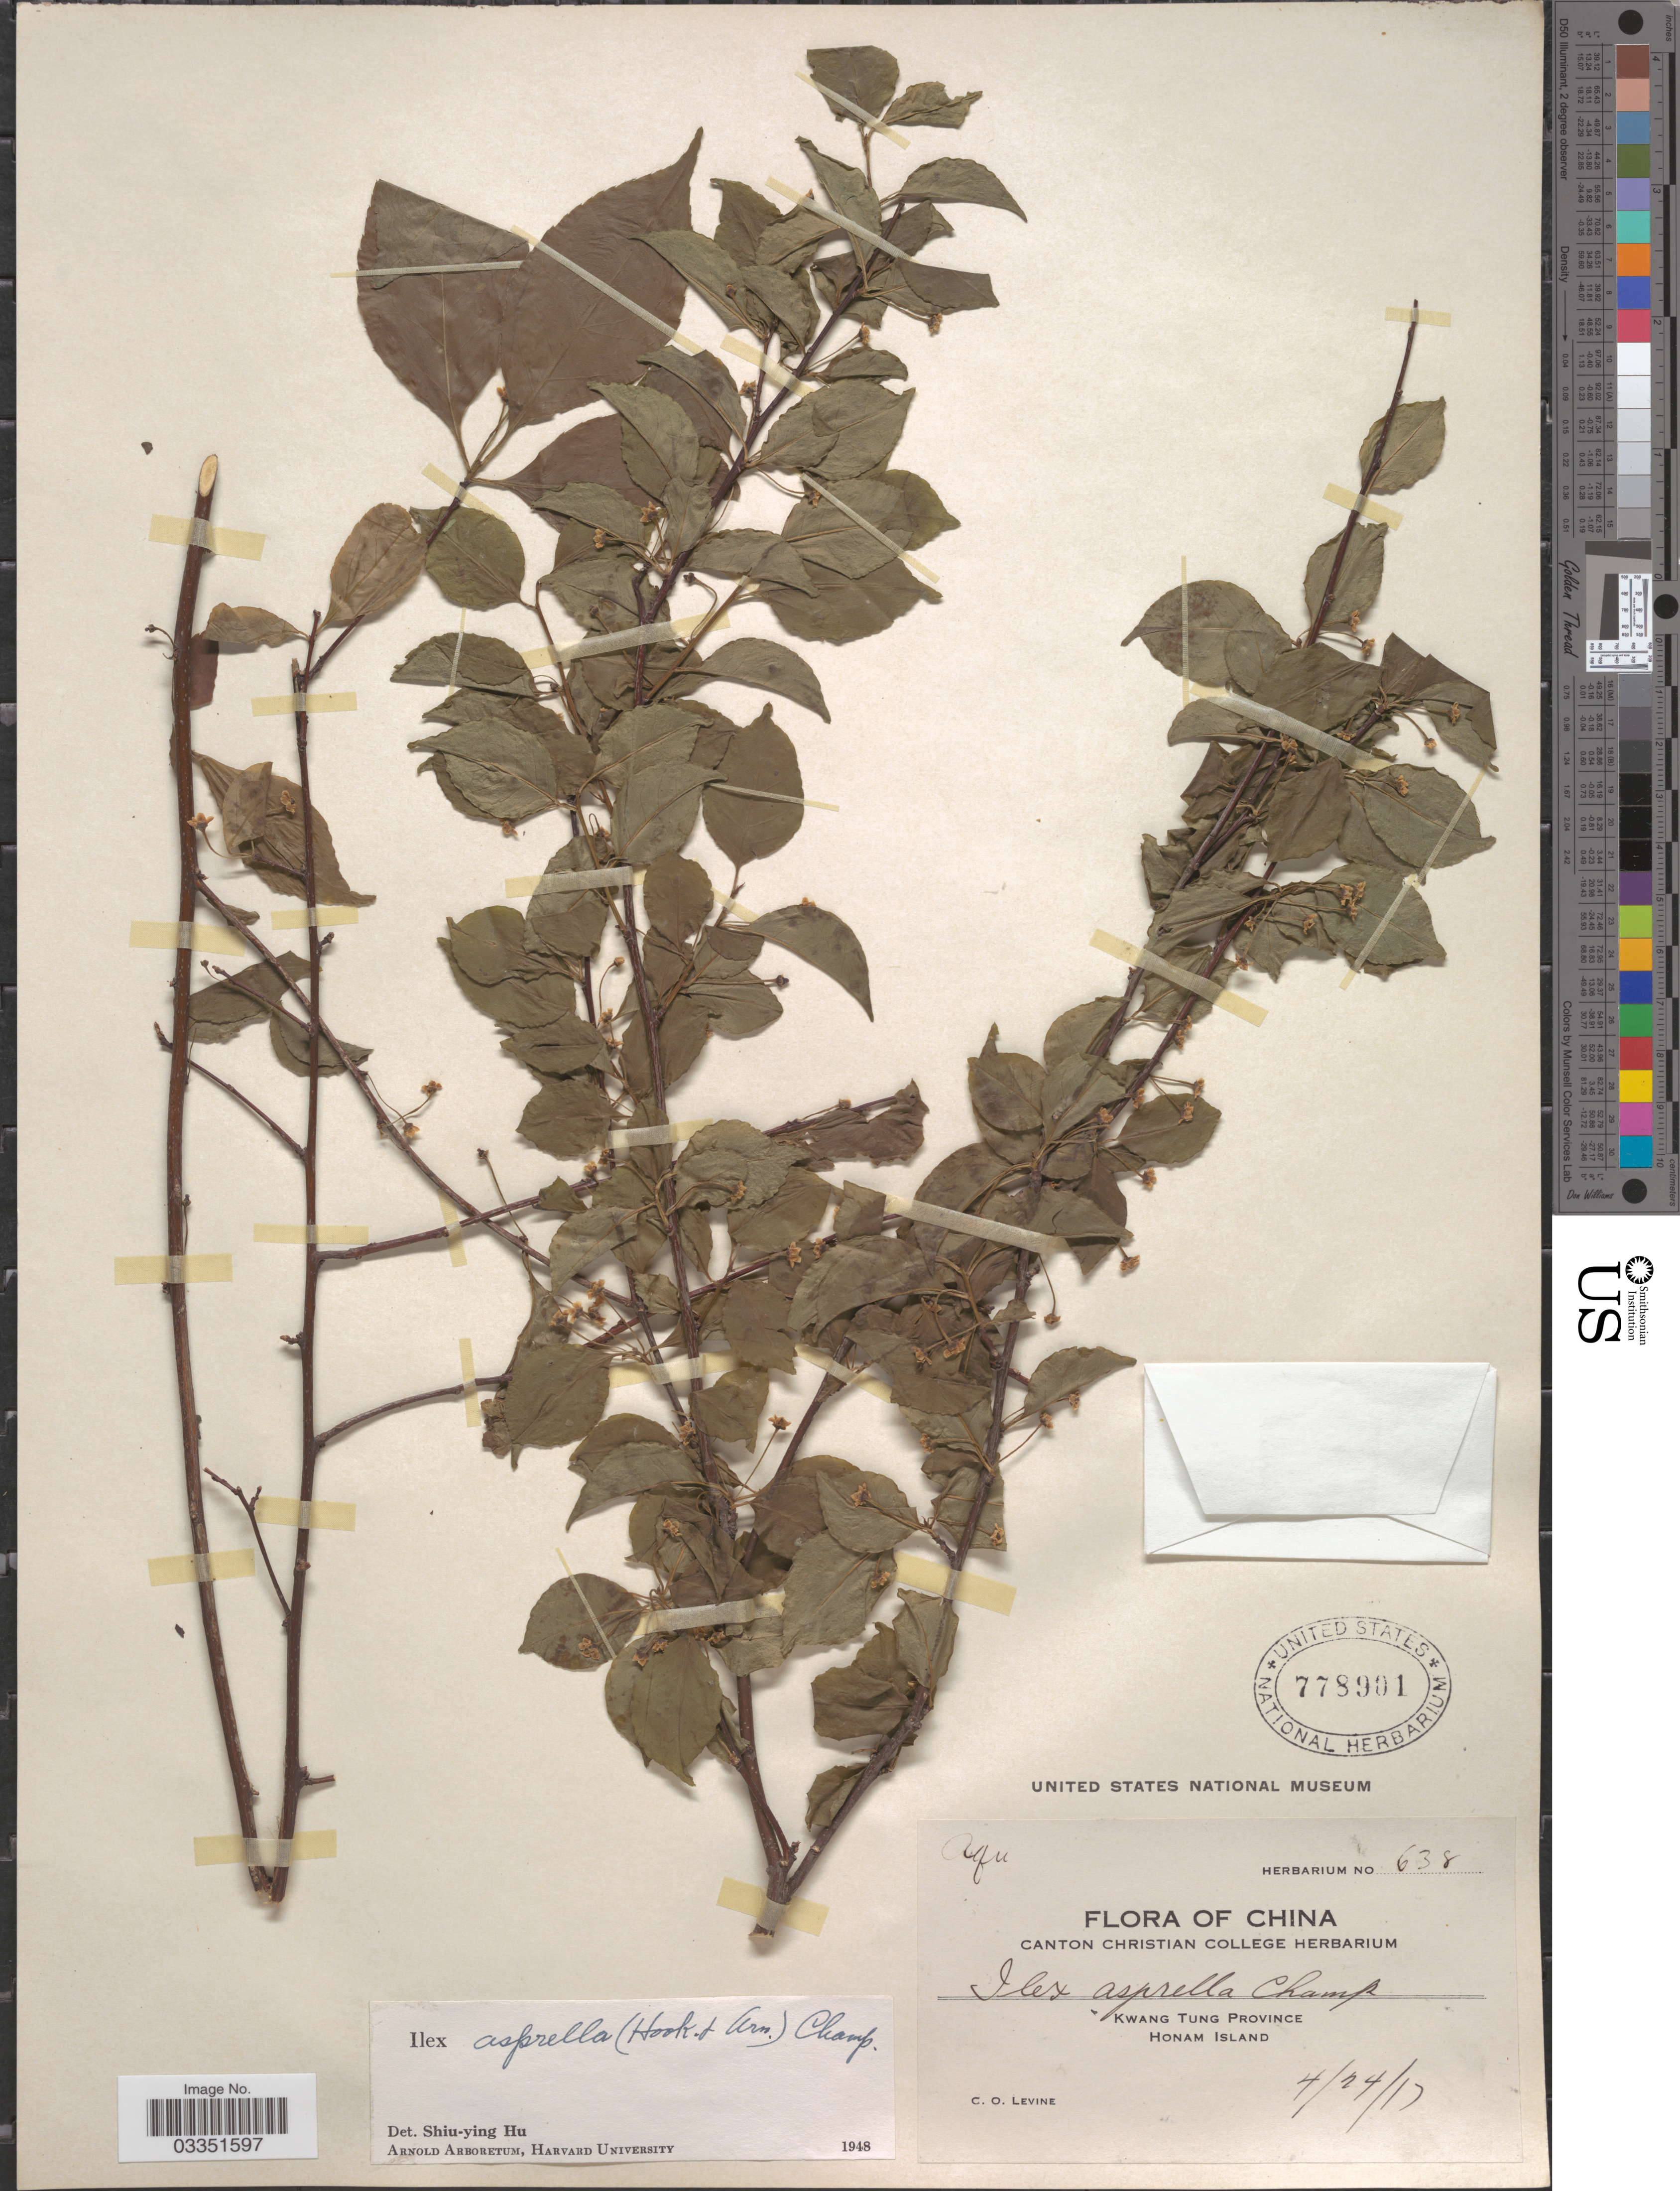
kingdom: Plantae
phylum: Tracheophyta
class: Magnoliopsida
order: Aquifoliales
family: Aquifoliaceae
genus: Ilex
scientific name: Ilex asperula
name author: Mart.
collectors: C. O. Levine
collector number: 638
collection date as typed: Transcribed d/m/y: 24/4/17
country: China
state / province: Guangdong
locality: Kwang Tung Province. Honam Island.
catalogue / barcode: US 778901